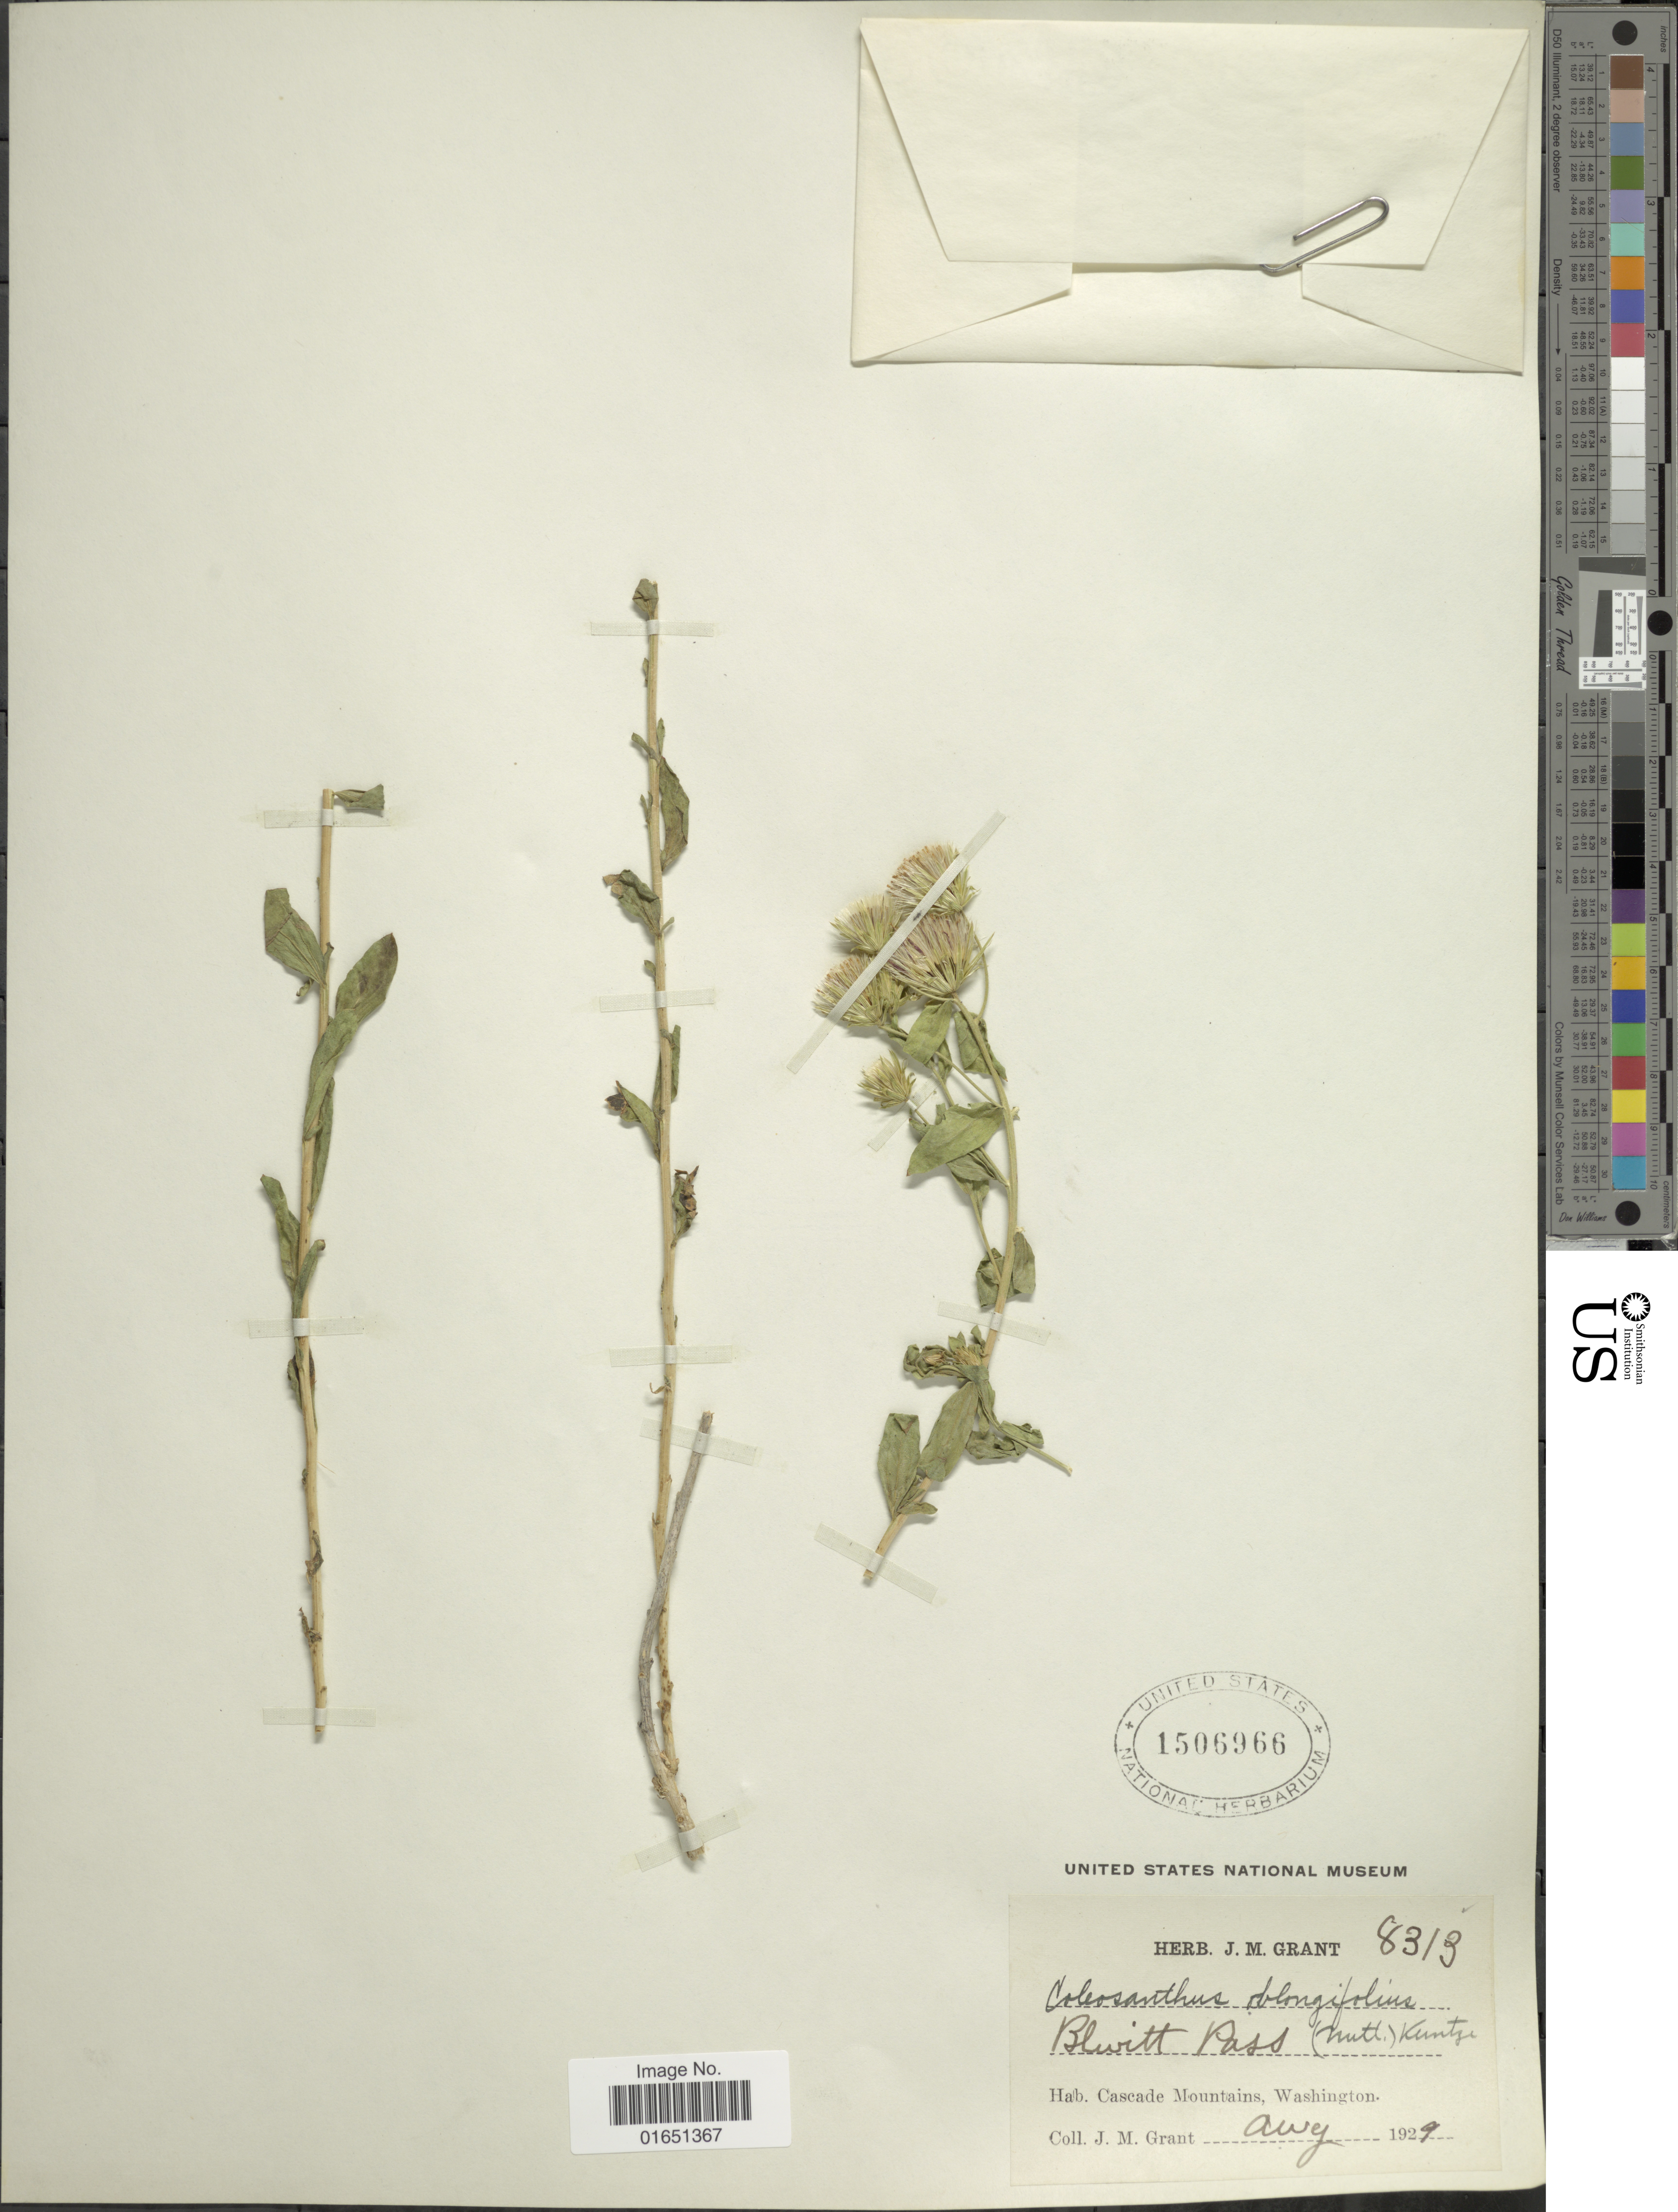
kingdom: Plantae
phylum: Tracheophyta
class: Magnoliopsida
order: Asterales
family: Asteraceae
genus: Brickellia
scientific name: Brickellia oblongifolia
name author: Nutt.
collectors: J. M. Grant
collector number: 8313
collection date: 1929-08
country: United States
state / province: Washington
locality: Blwitt Pass, Cascade Mountains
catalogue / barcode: US 1506966